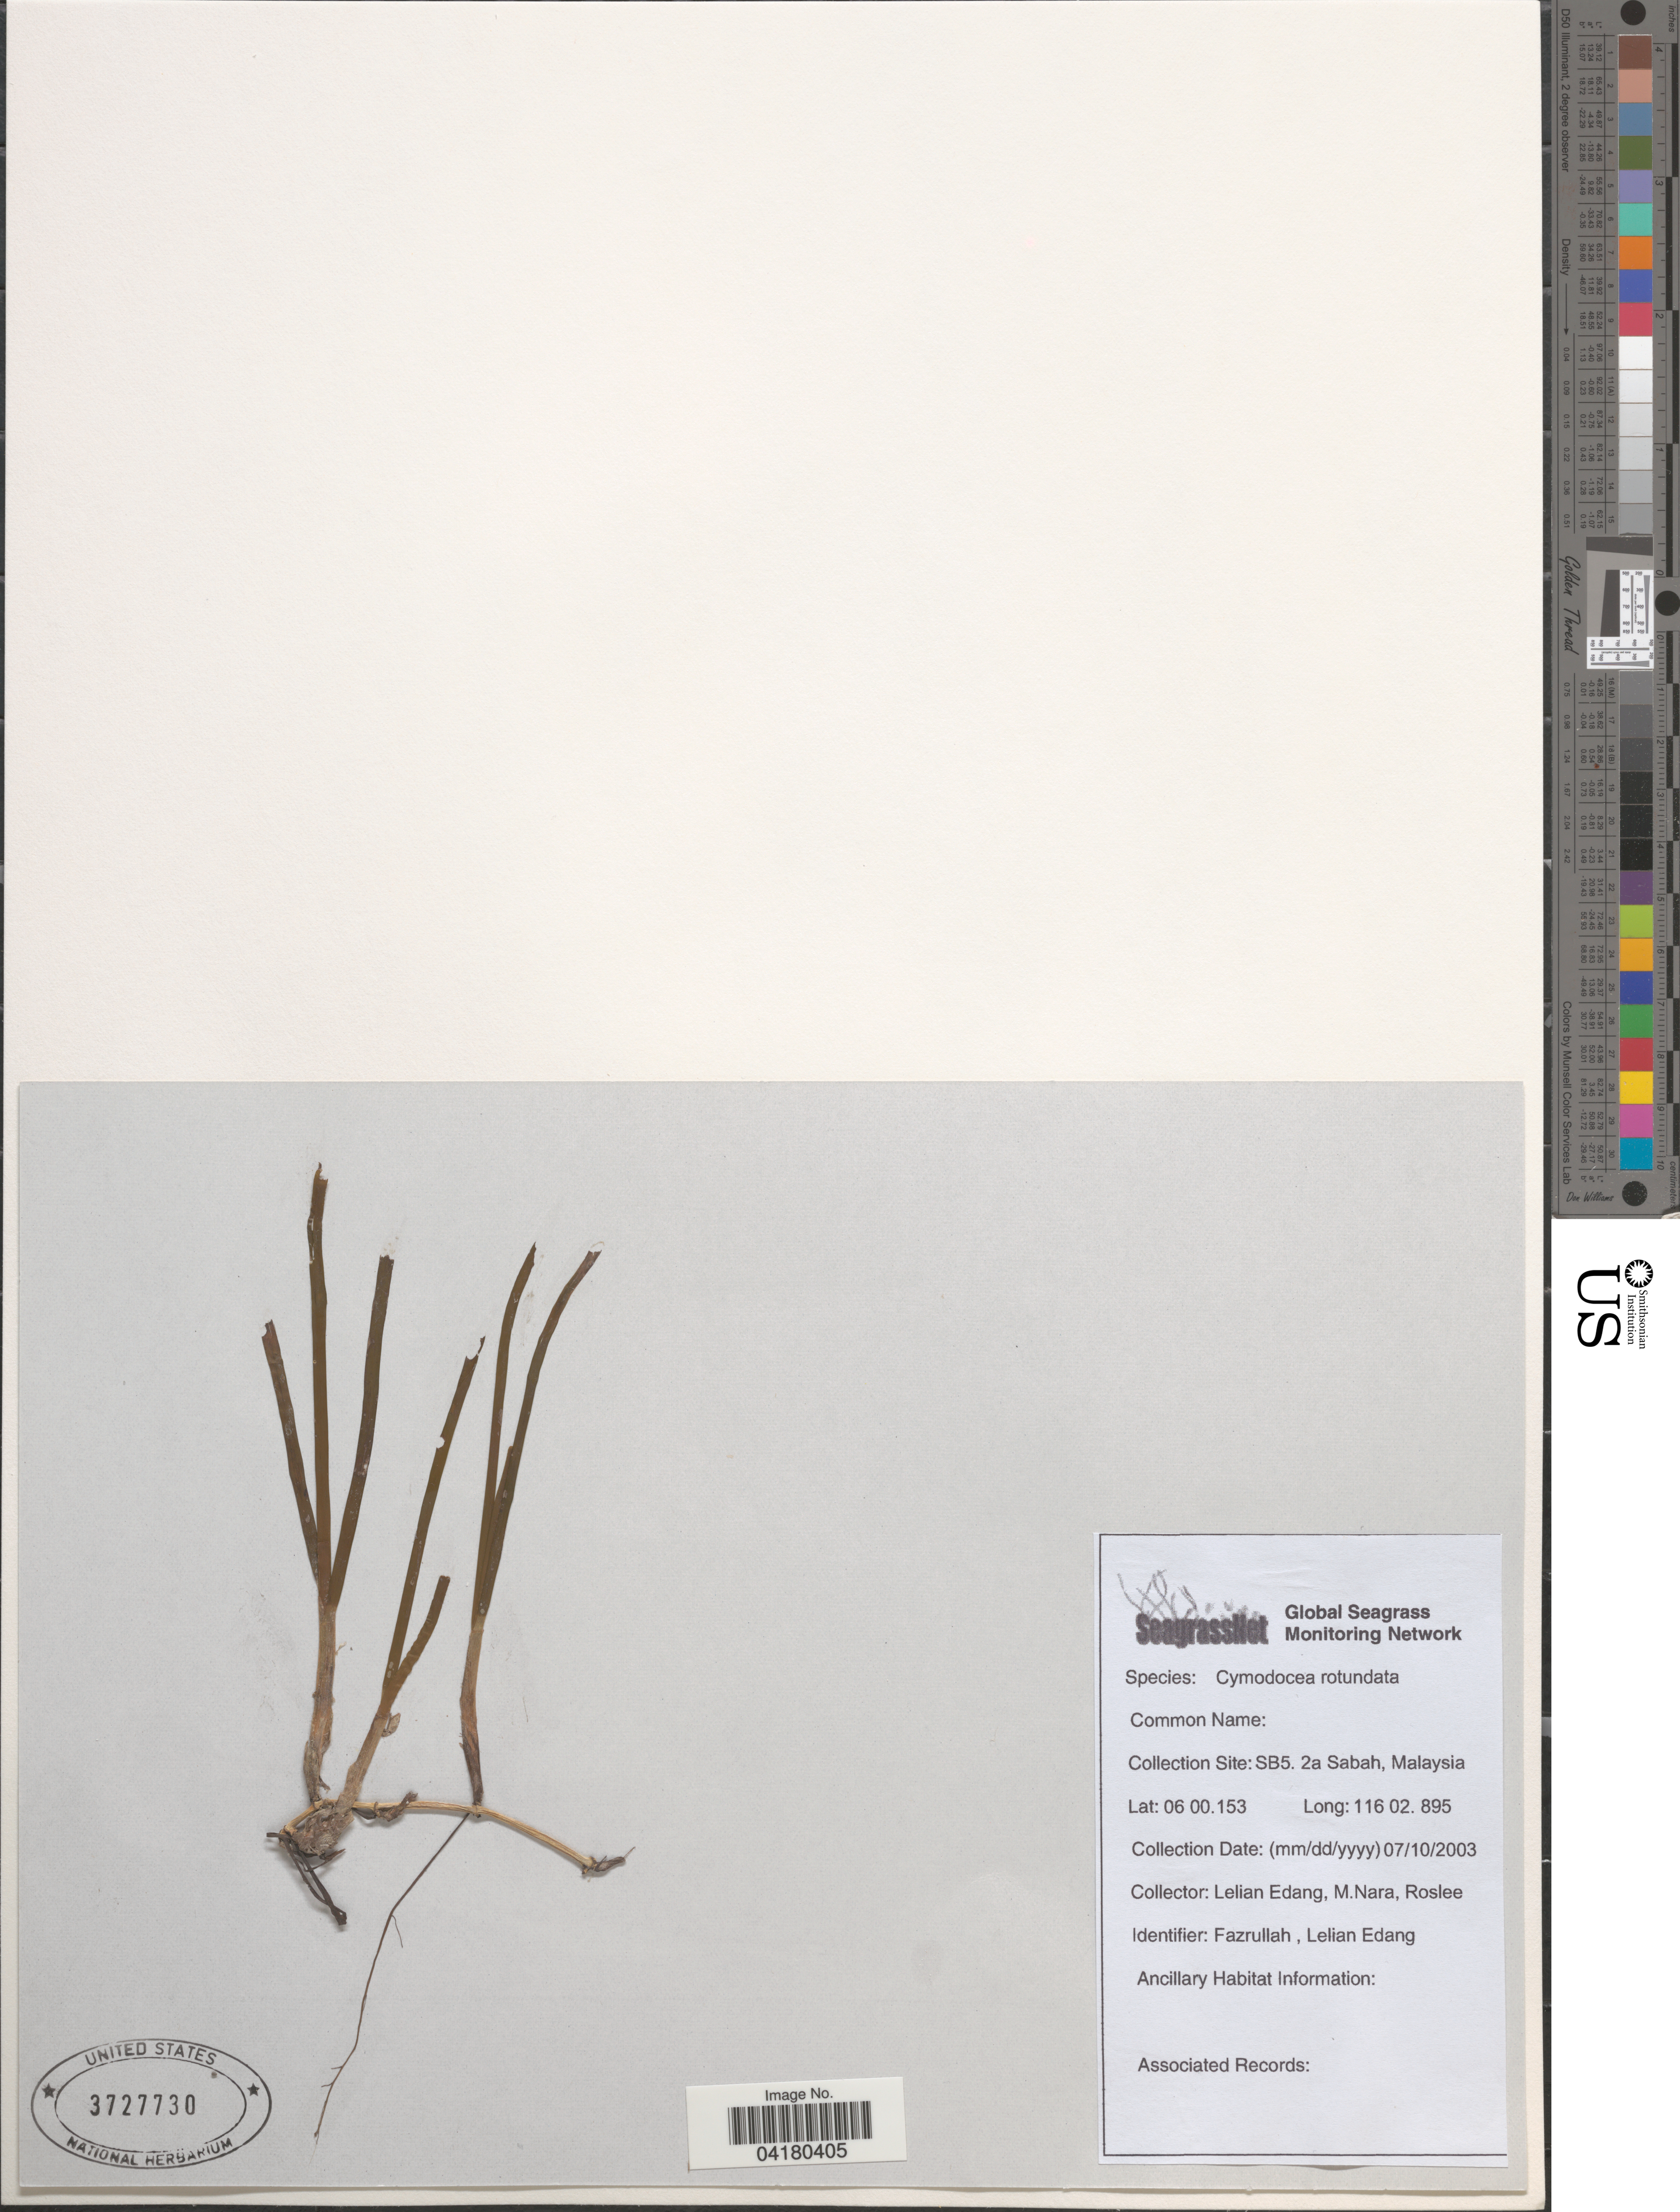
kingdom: Plantae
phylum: Tracheophyta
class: Liliopsida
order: Alismatales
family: Cymodoceaceae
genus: Cymodocea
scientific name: Cymodocea rotundata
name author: Asch. & Schweinf.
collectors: L. Edang, M. Nara & Roslee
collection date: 2003-10-07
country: Malaysia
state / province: Sabah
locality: Collection Site: SB5. 2a.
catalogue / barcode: US 3727730